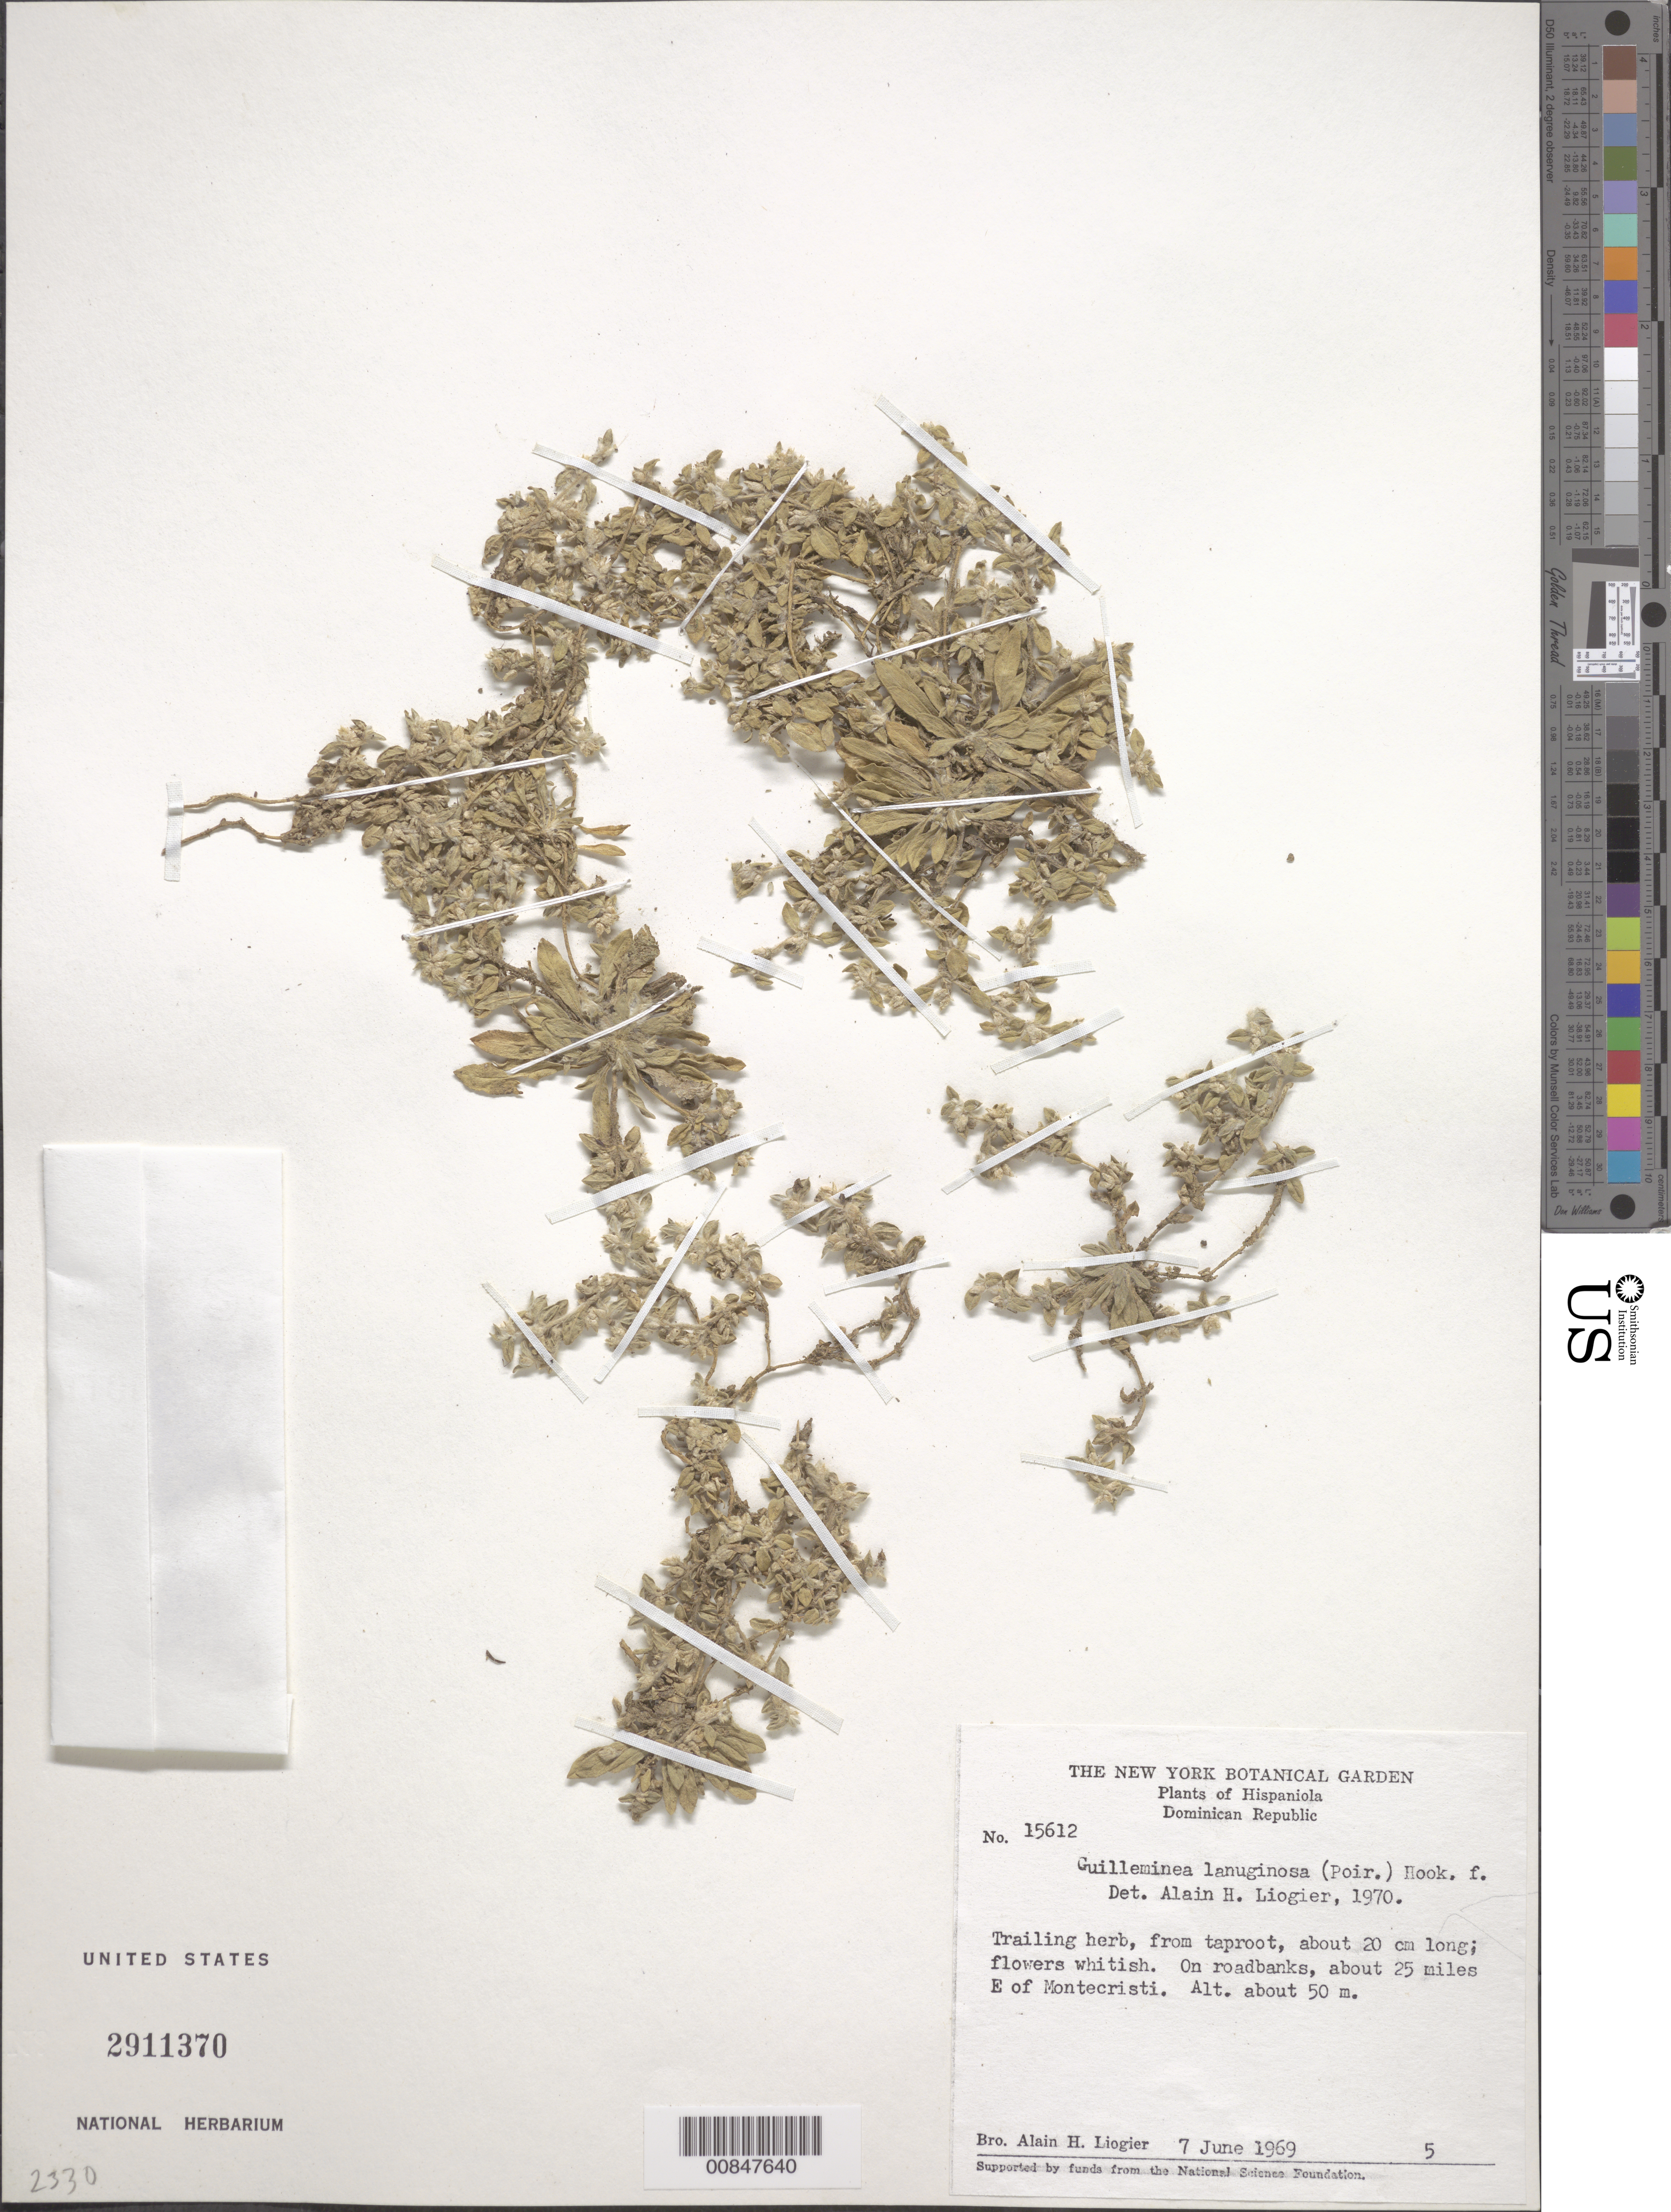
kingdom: Plantae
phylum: Tracheophyta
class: Magnoliopsida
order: Caryophyllales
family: Amaranthaceae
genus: Guilleminea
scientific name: Guilleminea lanuginosa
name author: (Poir.) Benth. & Hook. f.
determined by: Liogier, Alain H.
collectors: A. H. Liogier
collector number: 15612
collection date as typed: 07 Jun 1969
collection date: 1969-06-07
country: Dominican Republic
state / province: Monte Cristi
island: Hispaniola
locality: About 25 miles E of Montecristi.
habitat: On roadbanks.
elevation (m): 50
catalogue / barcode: US 2911370